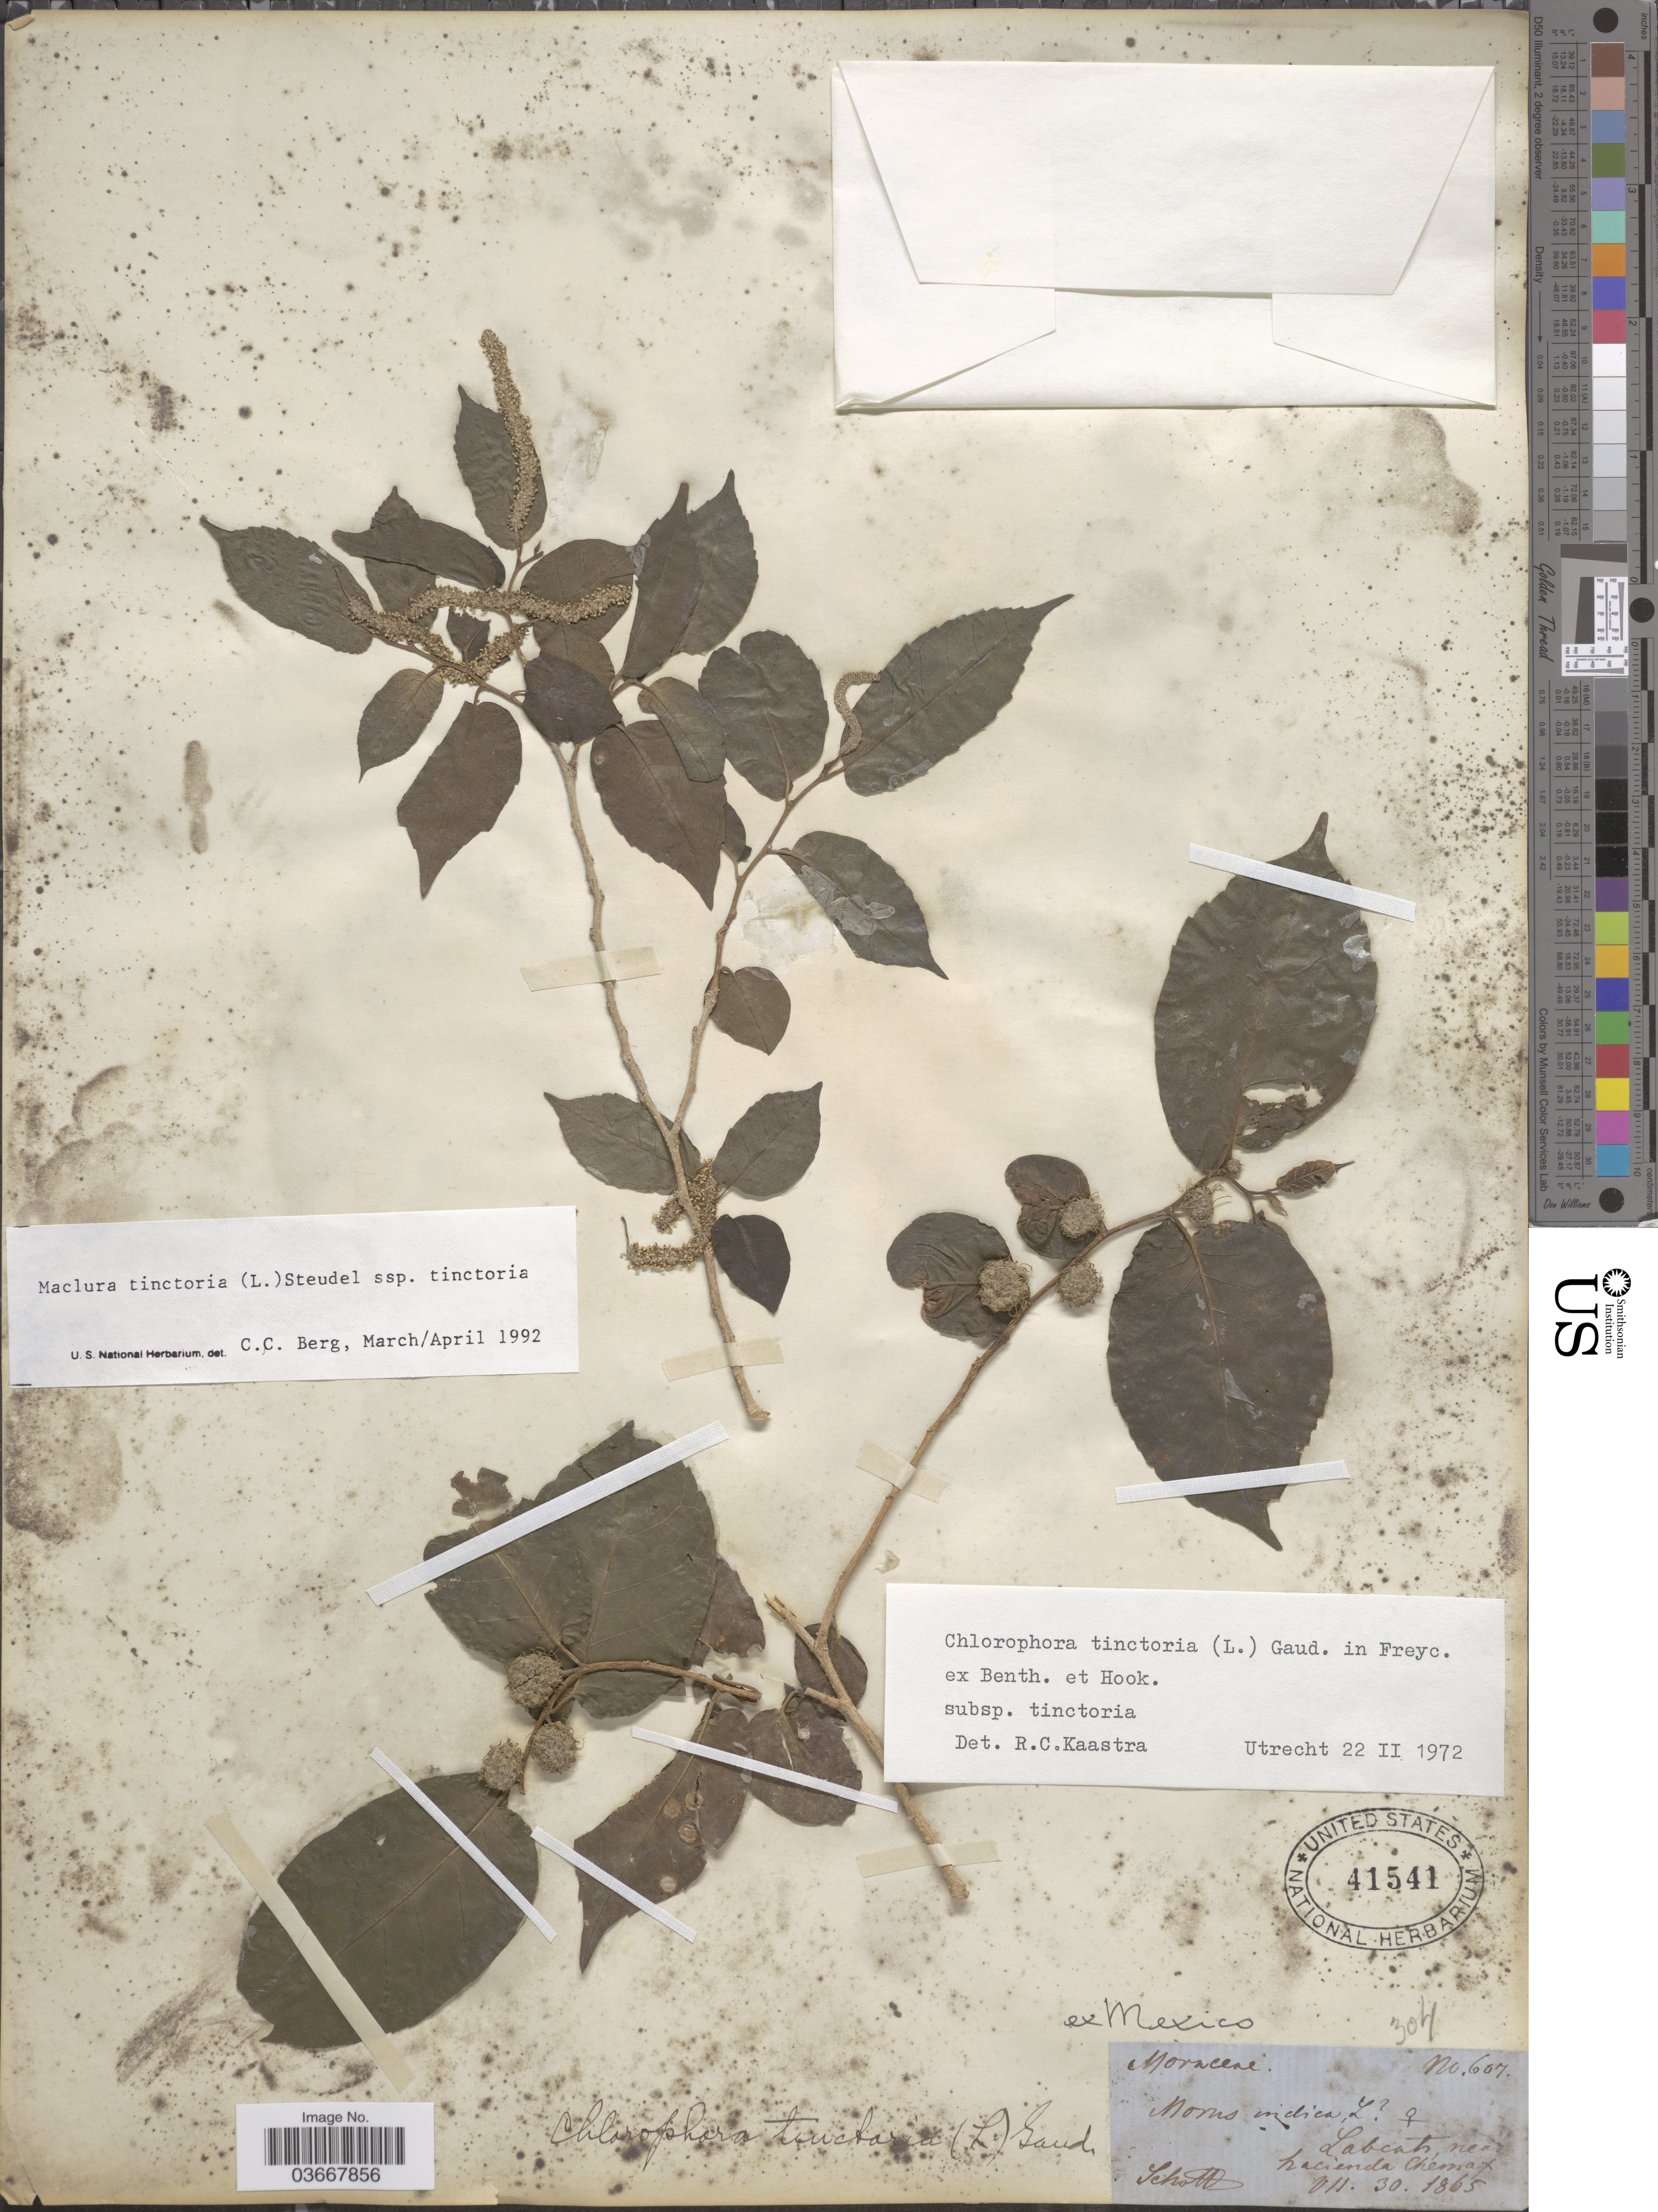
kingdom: Plantae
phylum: Tracheophyta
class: Magnoliopsida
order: Rosales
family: Moraceae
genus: Maclura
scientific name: Maclura tinctoria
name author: (L.) D. Don ex Steud.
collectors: Schott, --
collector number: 607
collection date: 1865-07-30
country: Mexico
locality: Labcats*, near hacienda Chemax.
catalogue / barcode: US 41541